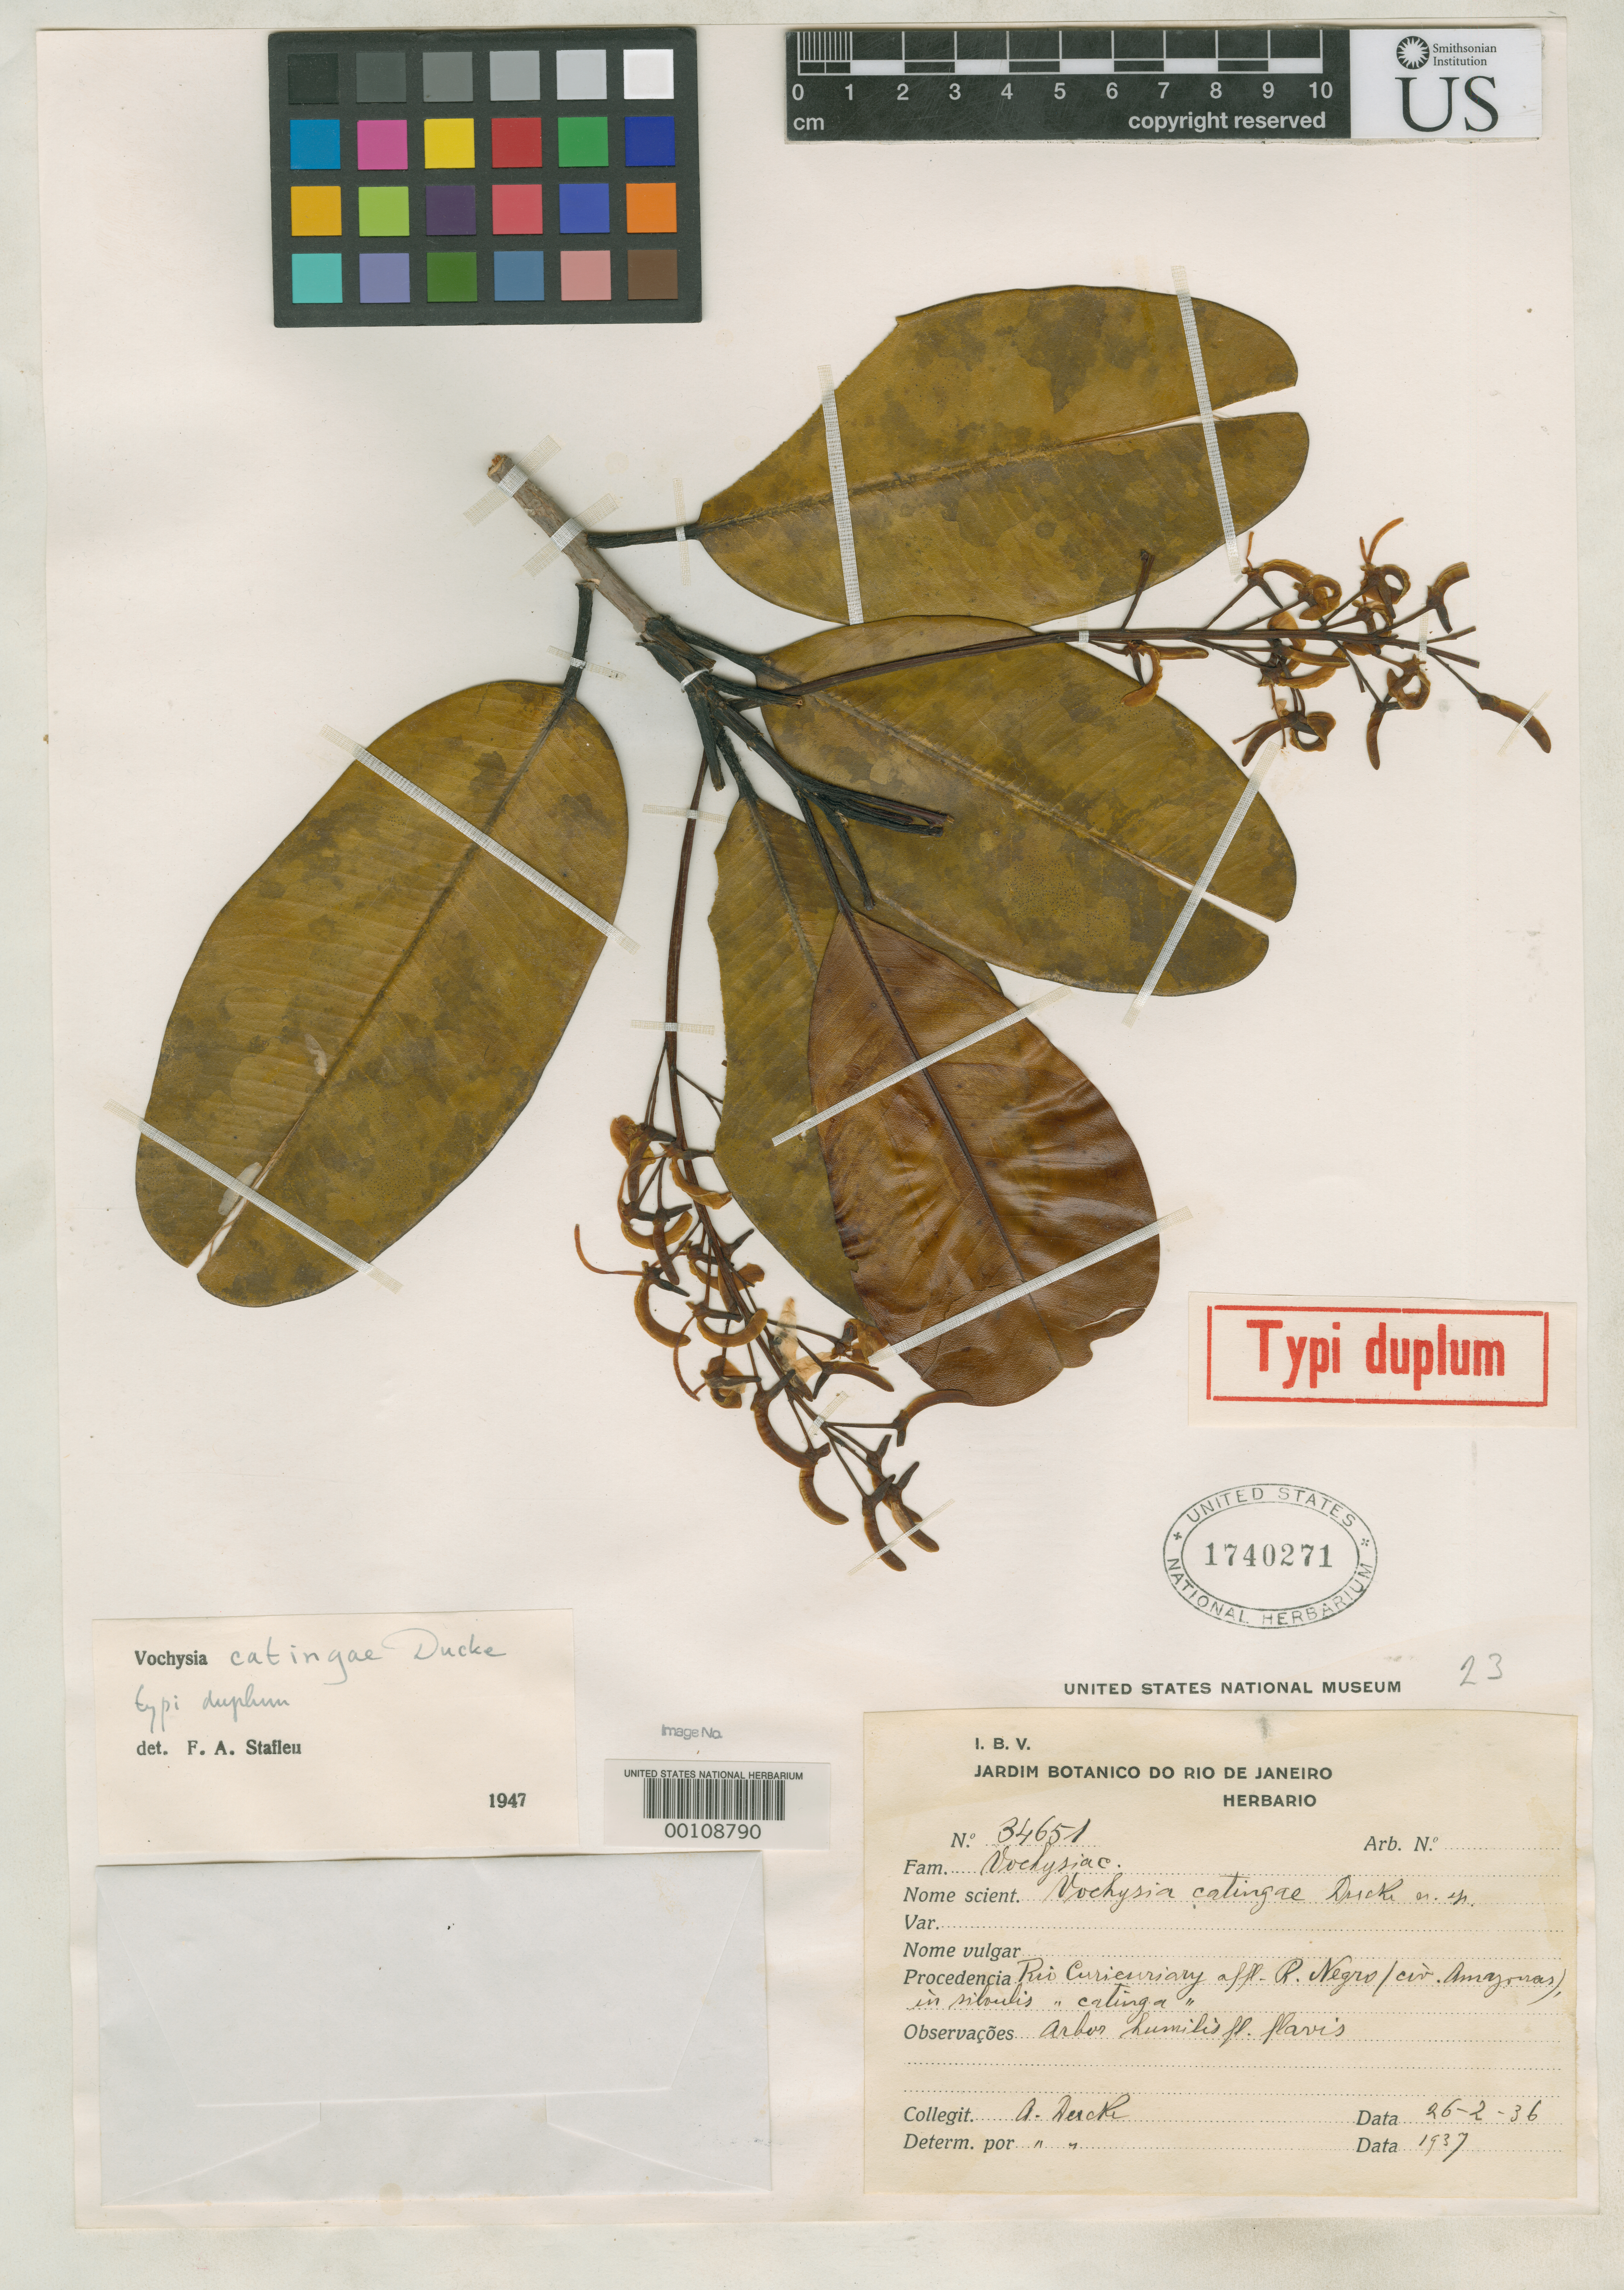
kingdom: Plantae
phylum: Tracheophyta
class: Magnoliopsida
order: Myrtales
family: Vochysiaceae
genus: Vochysia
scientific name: Vochysia catingae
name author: Ducke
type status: Isotype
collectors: A. Ducke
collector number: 34651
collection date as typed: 26 Feb 1936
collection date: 1936-02-26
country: Brazil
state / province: Amazonas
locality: Rios Curicuriary and Negro.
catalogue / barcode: US 1740271